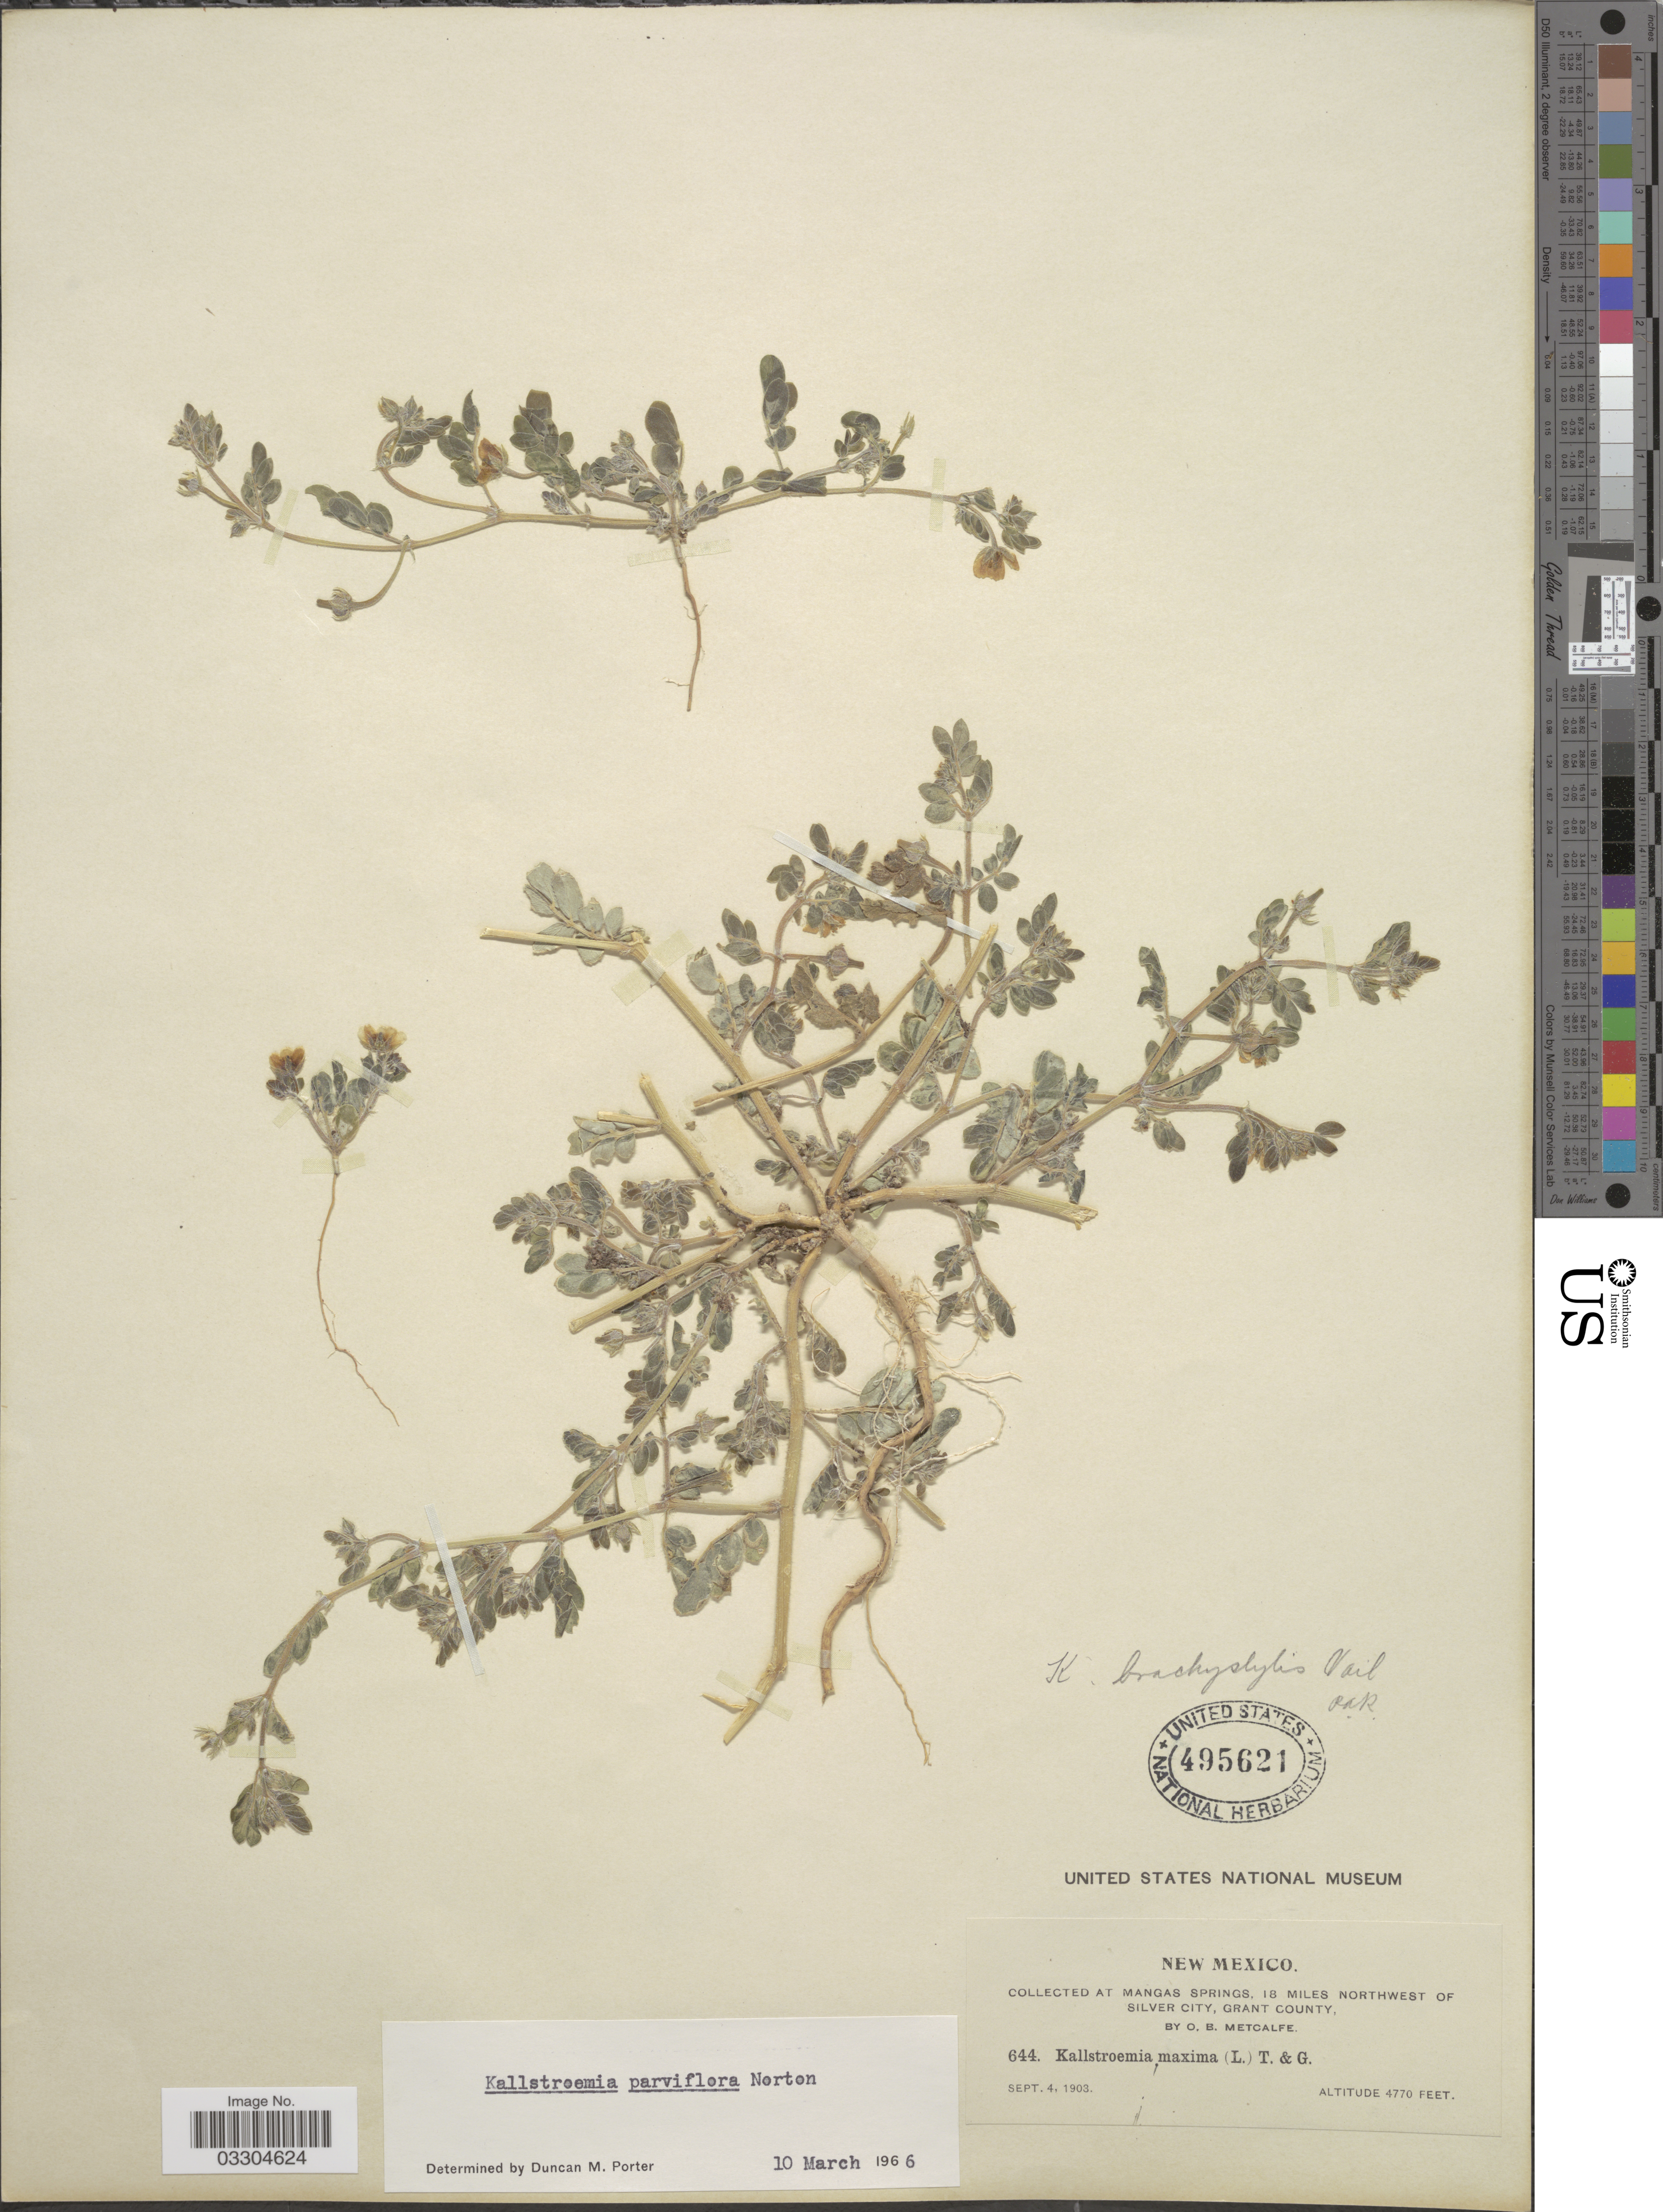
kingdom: Plantae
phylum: Tracheophyta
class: Magnoliopsida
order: Zygophyllales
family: Zygophyllaceae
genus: Kallstroemia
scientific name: Kallstroemia parviflora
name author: Norton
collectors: O. B. Metcalfe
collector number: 644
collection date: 1903-09-04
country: United States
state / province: New Mexico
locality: At Mangas Springs, 18 miles northwest of Silver City, Grant County.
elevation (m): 1454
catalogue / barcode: US 495621